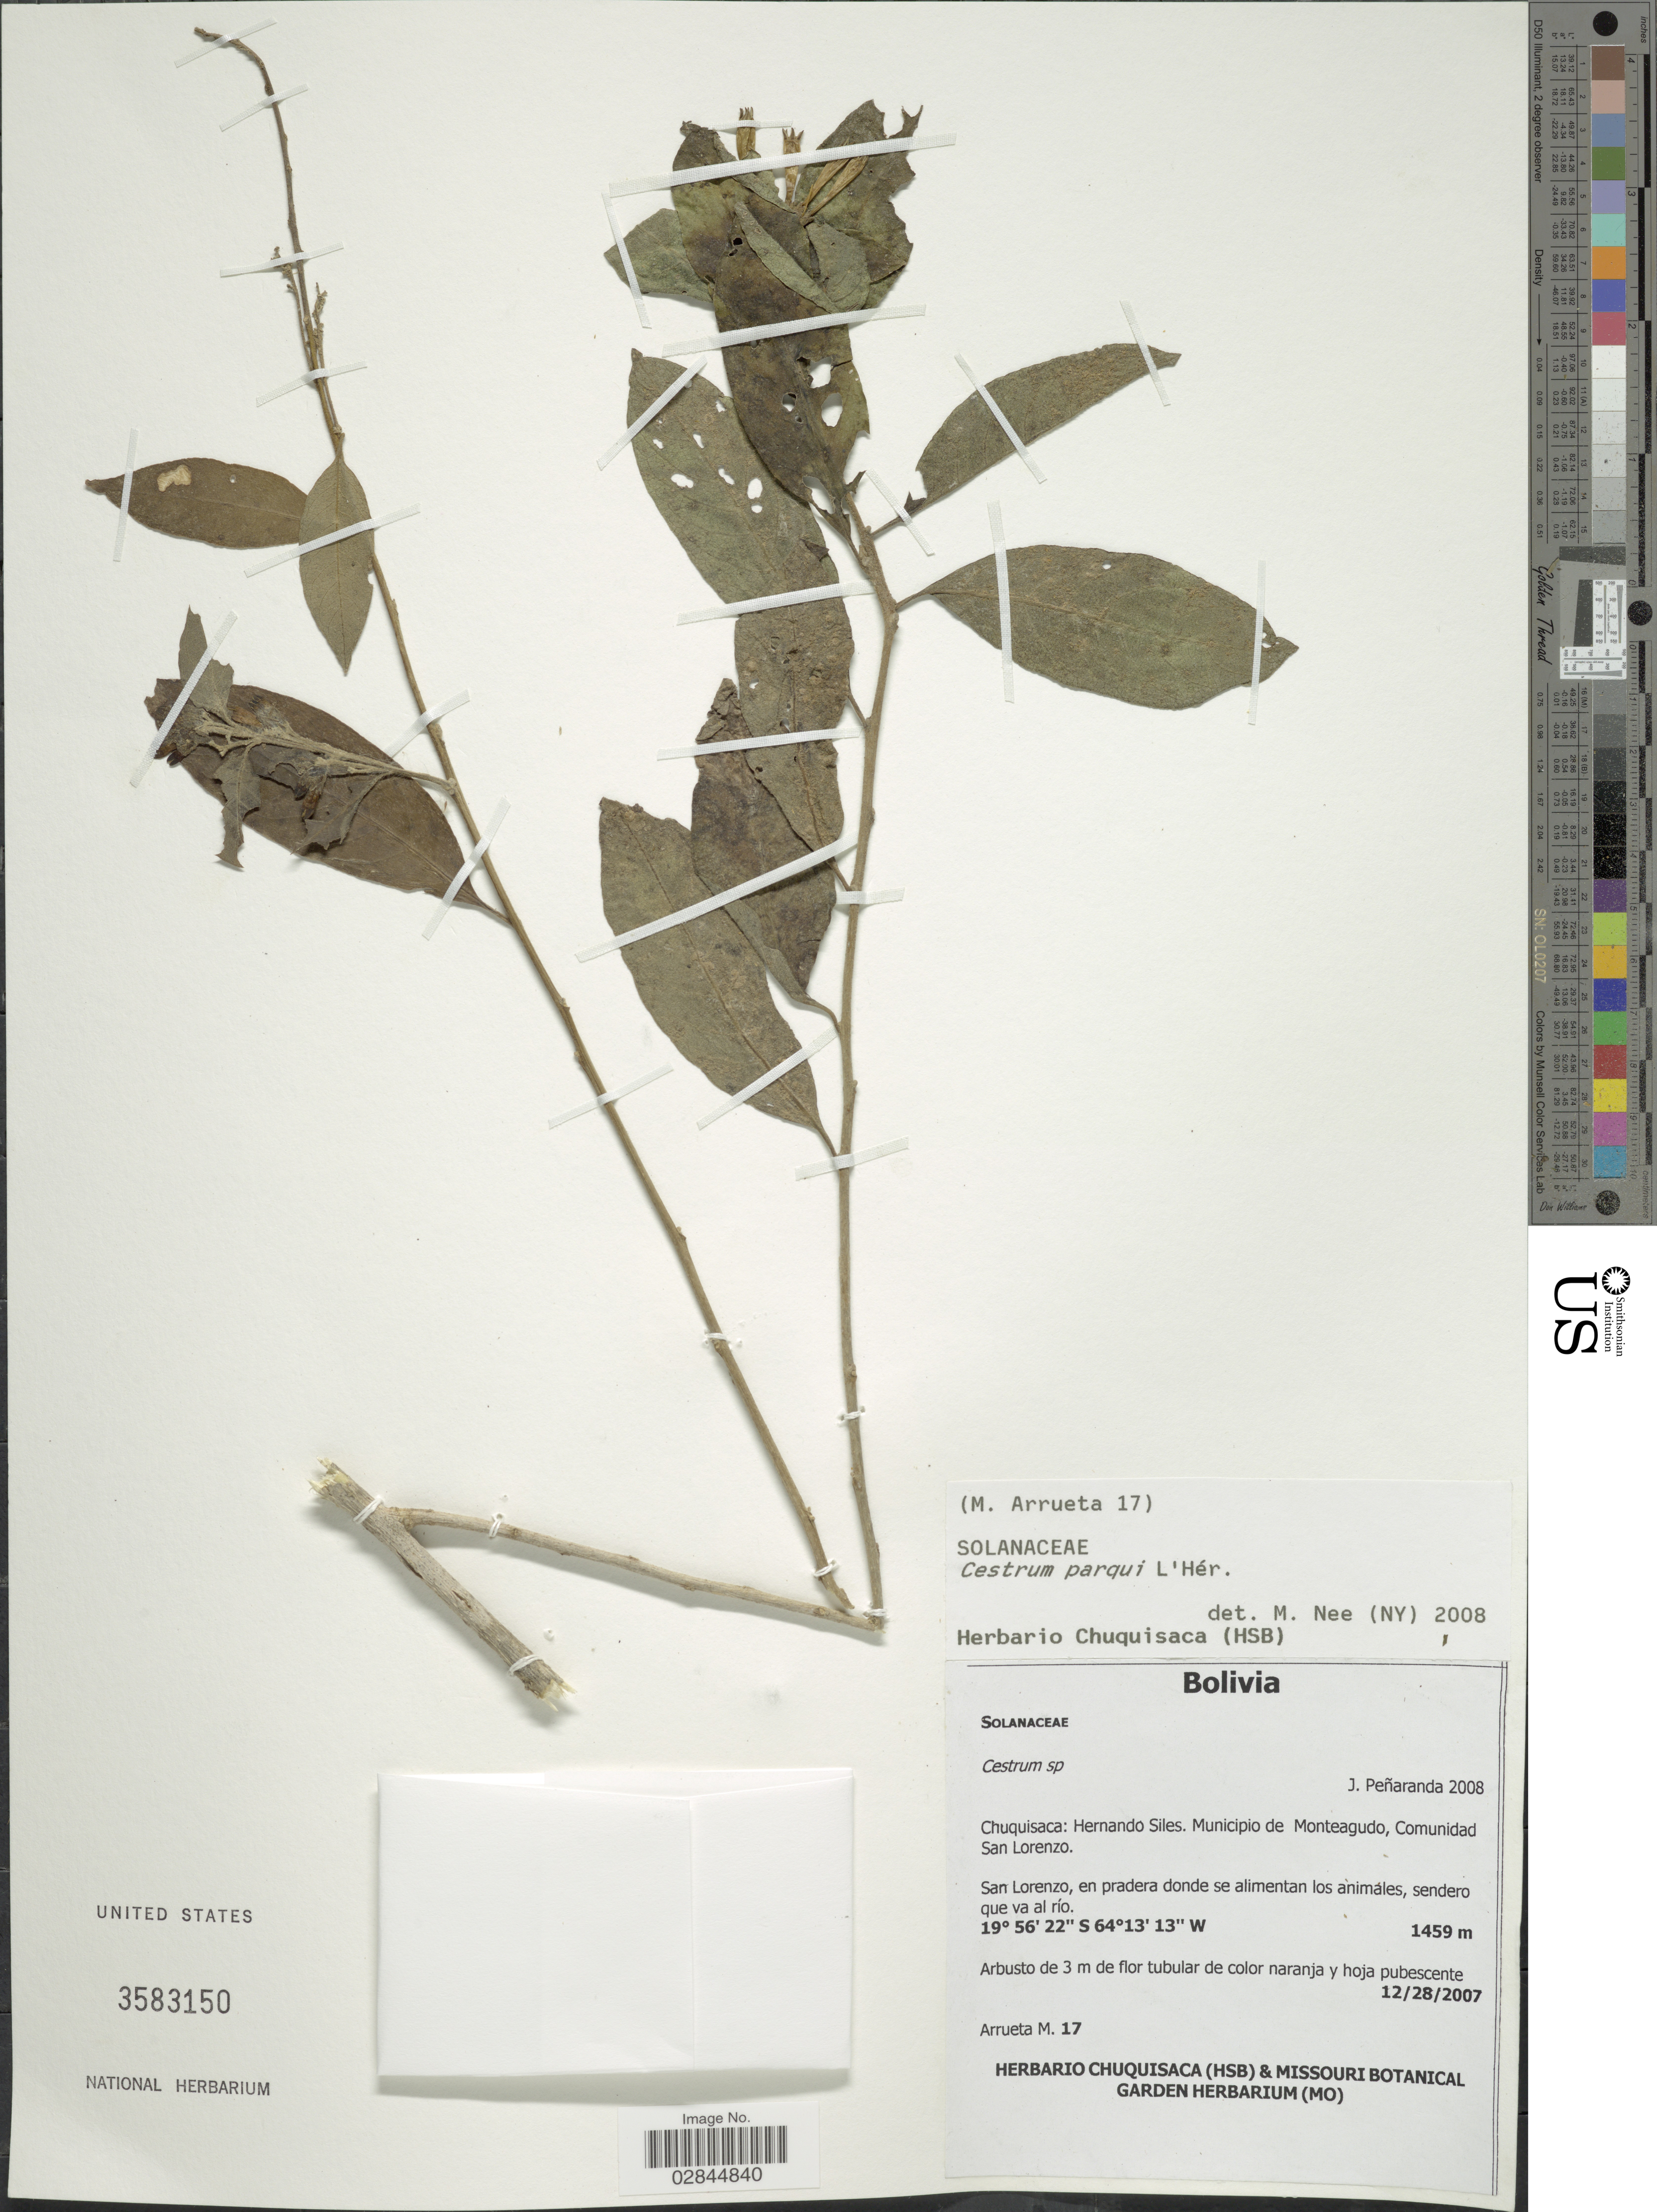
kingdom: Plantae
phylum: Tracheophyta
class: Magnoliopsida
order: Solanales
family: Solanaceae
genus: Cestrum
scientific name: Cestrum parqui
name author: L'Hér.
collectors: M. Arrueta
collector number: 17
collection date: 2007-12-28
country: Bolivia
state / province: Chuquisaca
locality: Hernando Siles. Municipio de Monteagudo, Comunidad San Lorenzo. San Lorenzo, en pradera donde se alimentan los animales, sendero que va al río.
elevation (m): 1459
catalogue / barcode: US 3583150